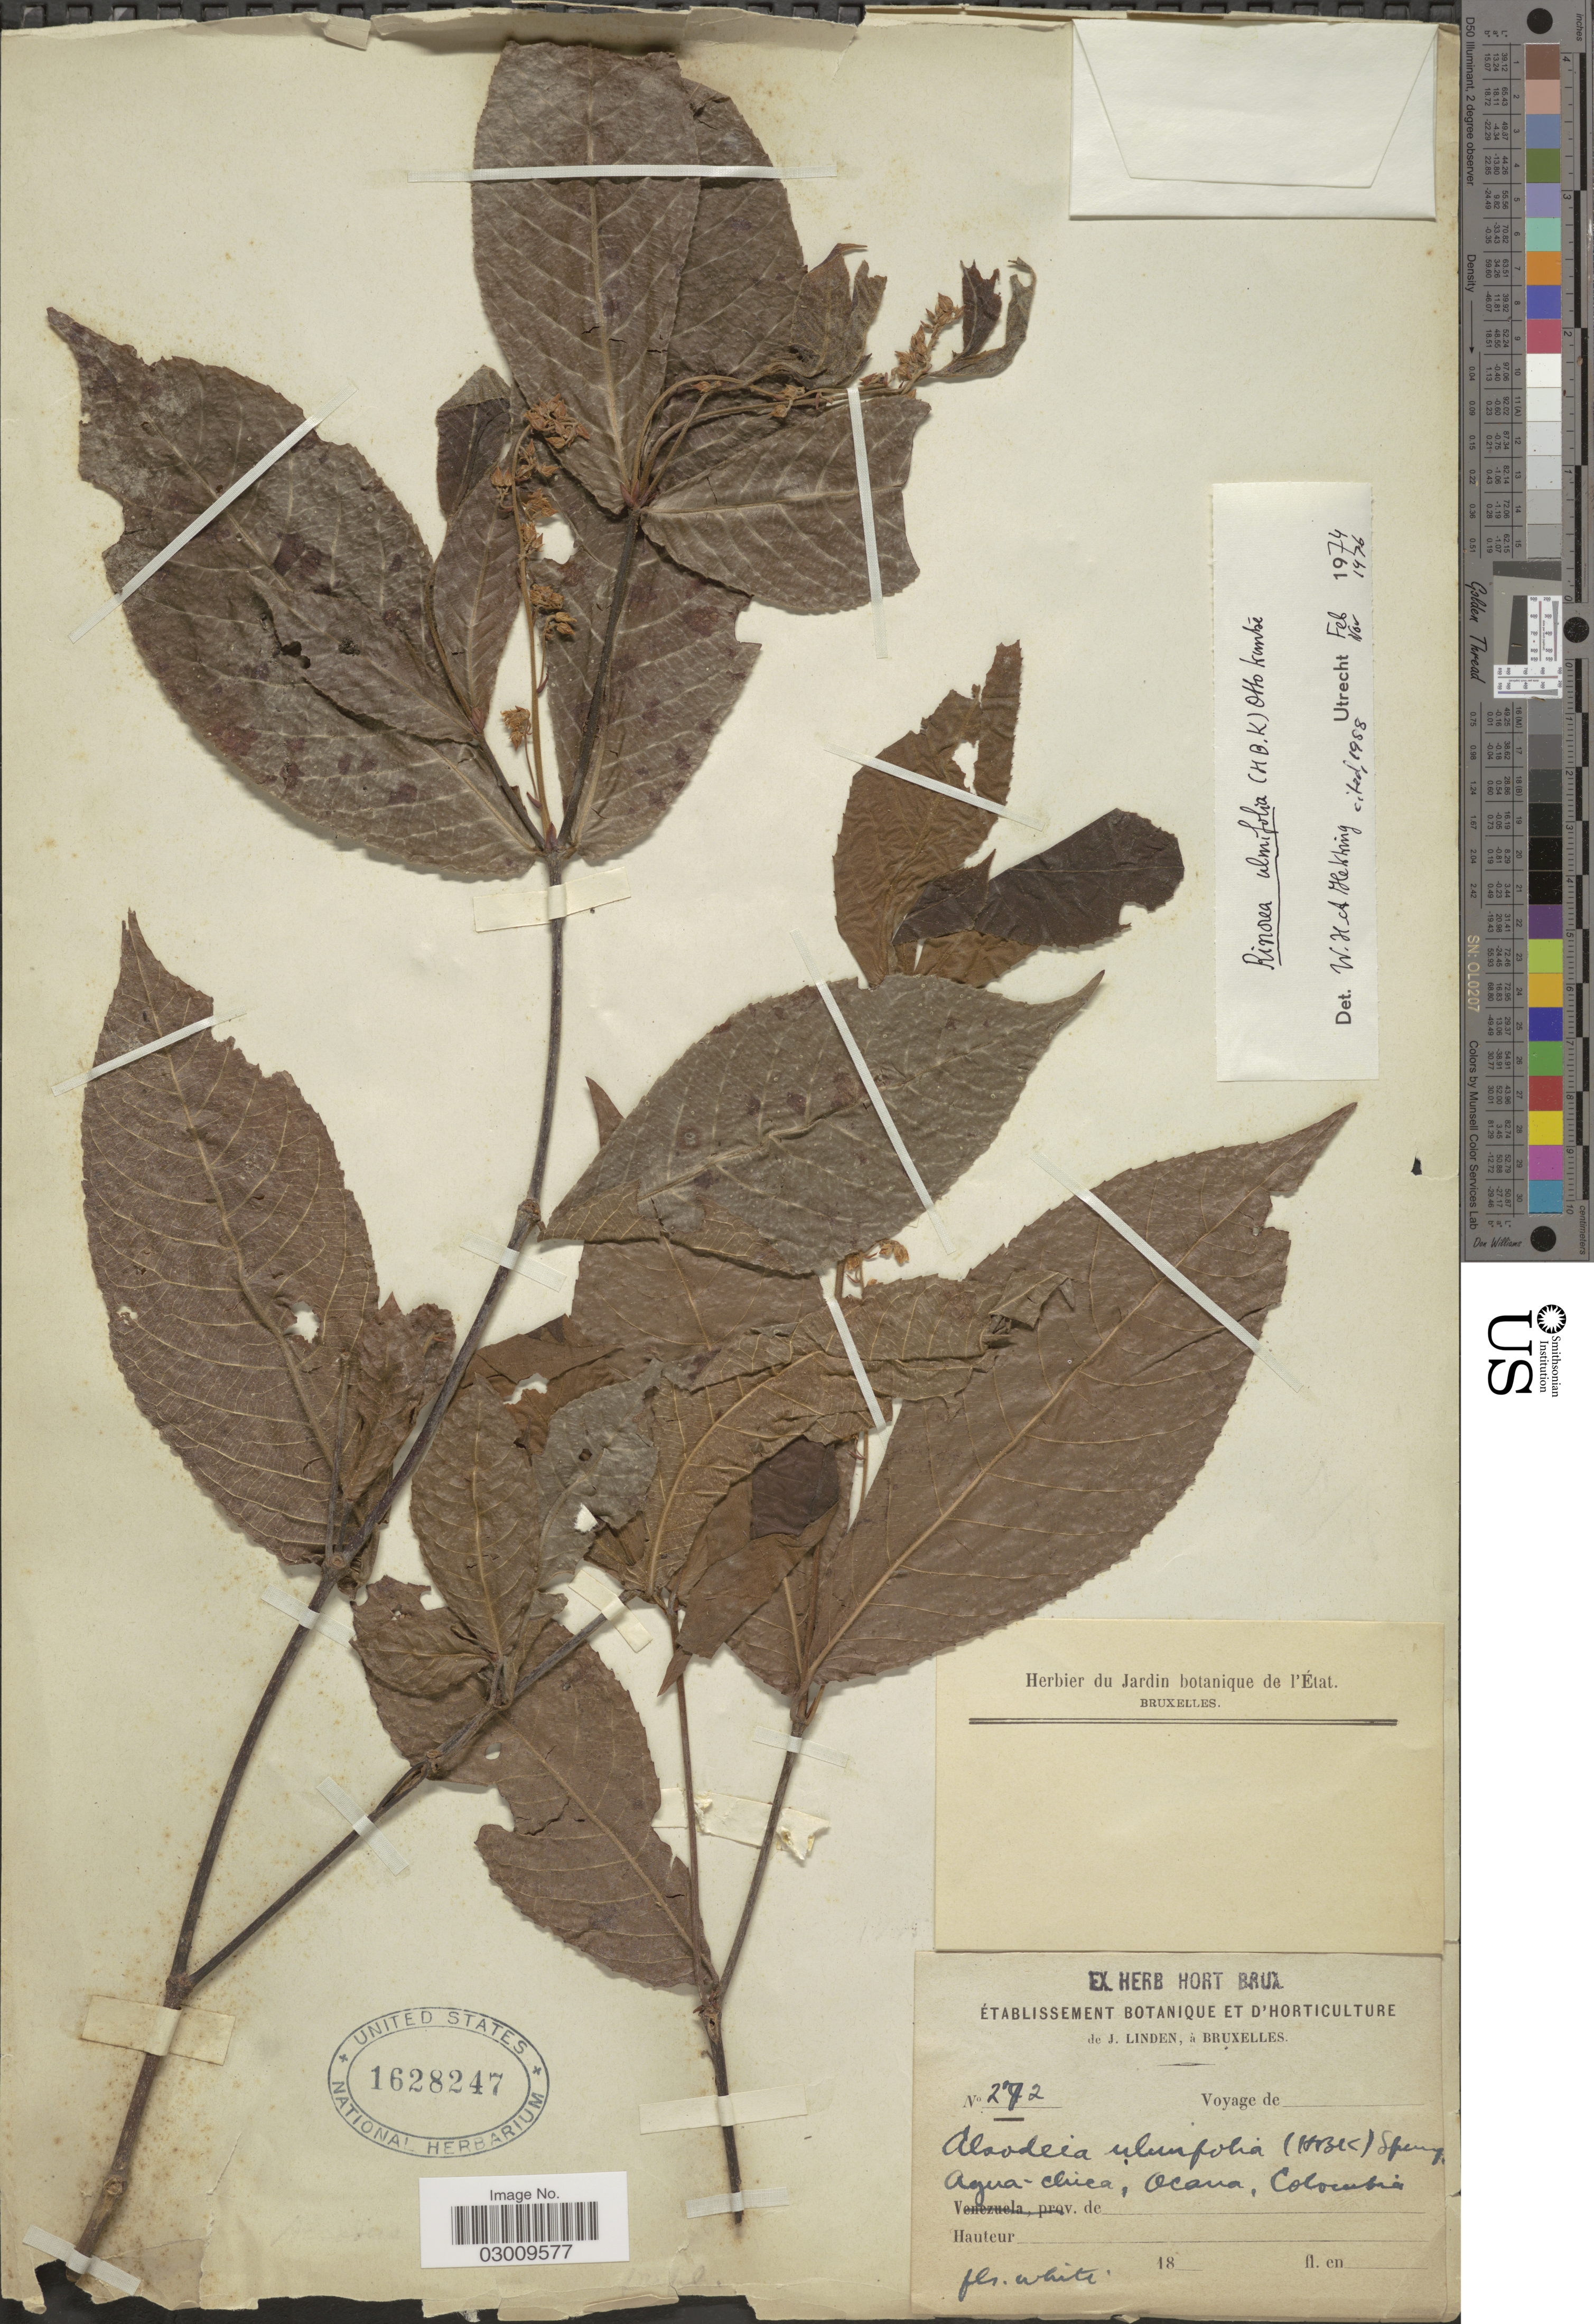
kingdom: Plantae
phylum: Tracheophyta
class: Magnoliopsida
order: Malpighiales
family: Violaceae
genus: Rinorea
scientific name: Rinorea ulmifolia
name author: Kuntze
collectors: ex herb. Horti Bruxellensis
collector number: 272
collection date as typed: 18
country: Colombia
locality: Agua-Chica, Ocana.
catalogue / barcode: US 1628247